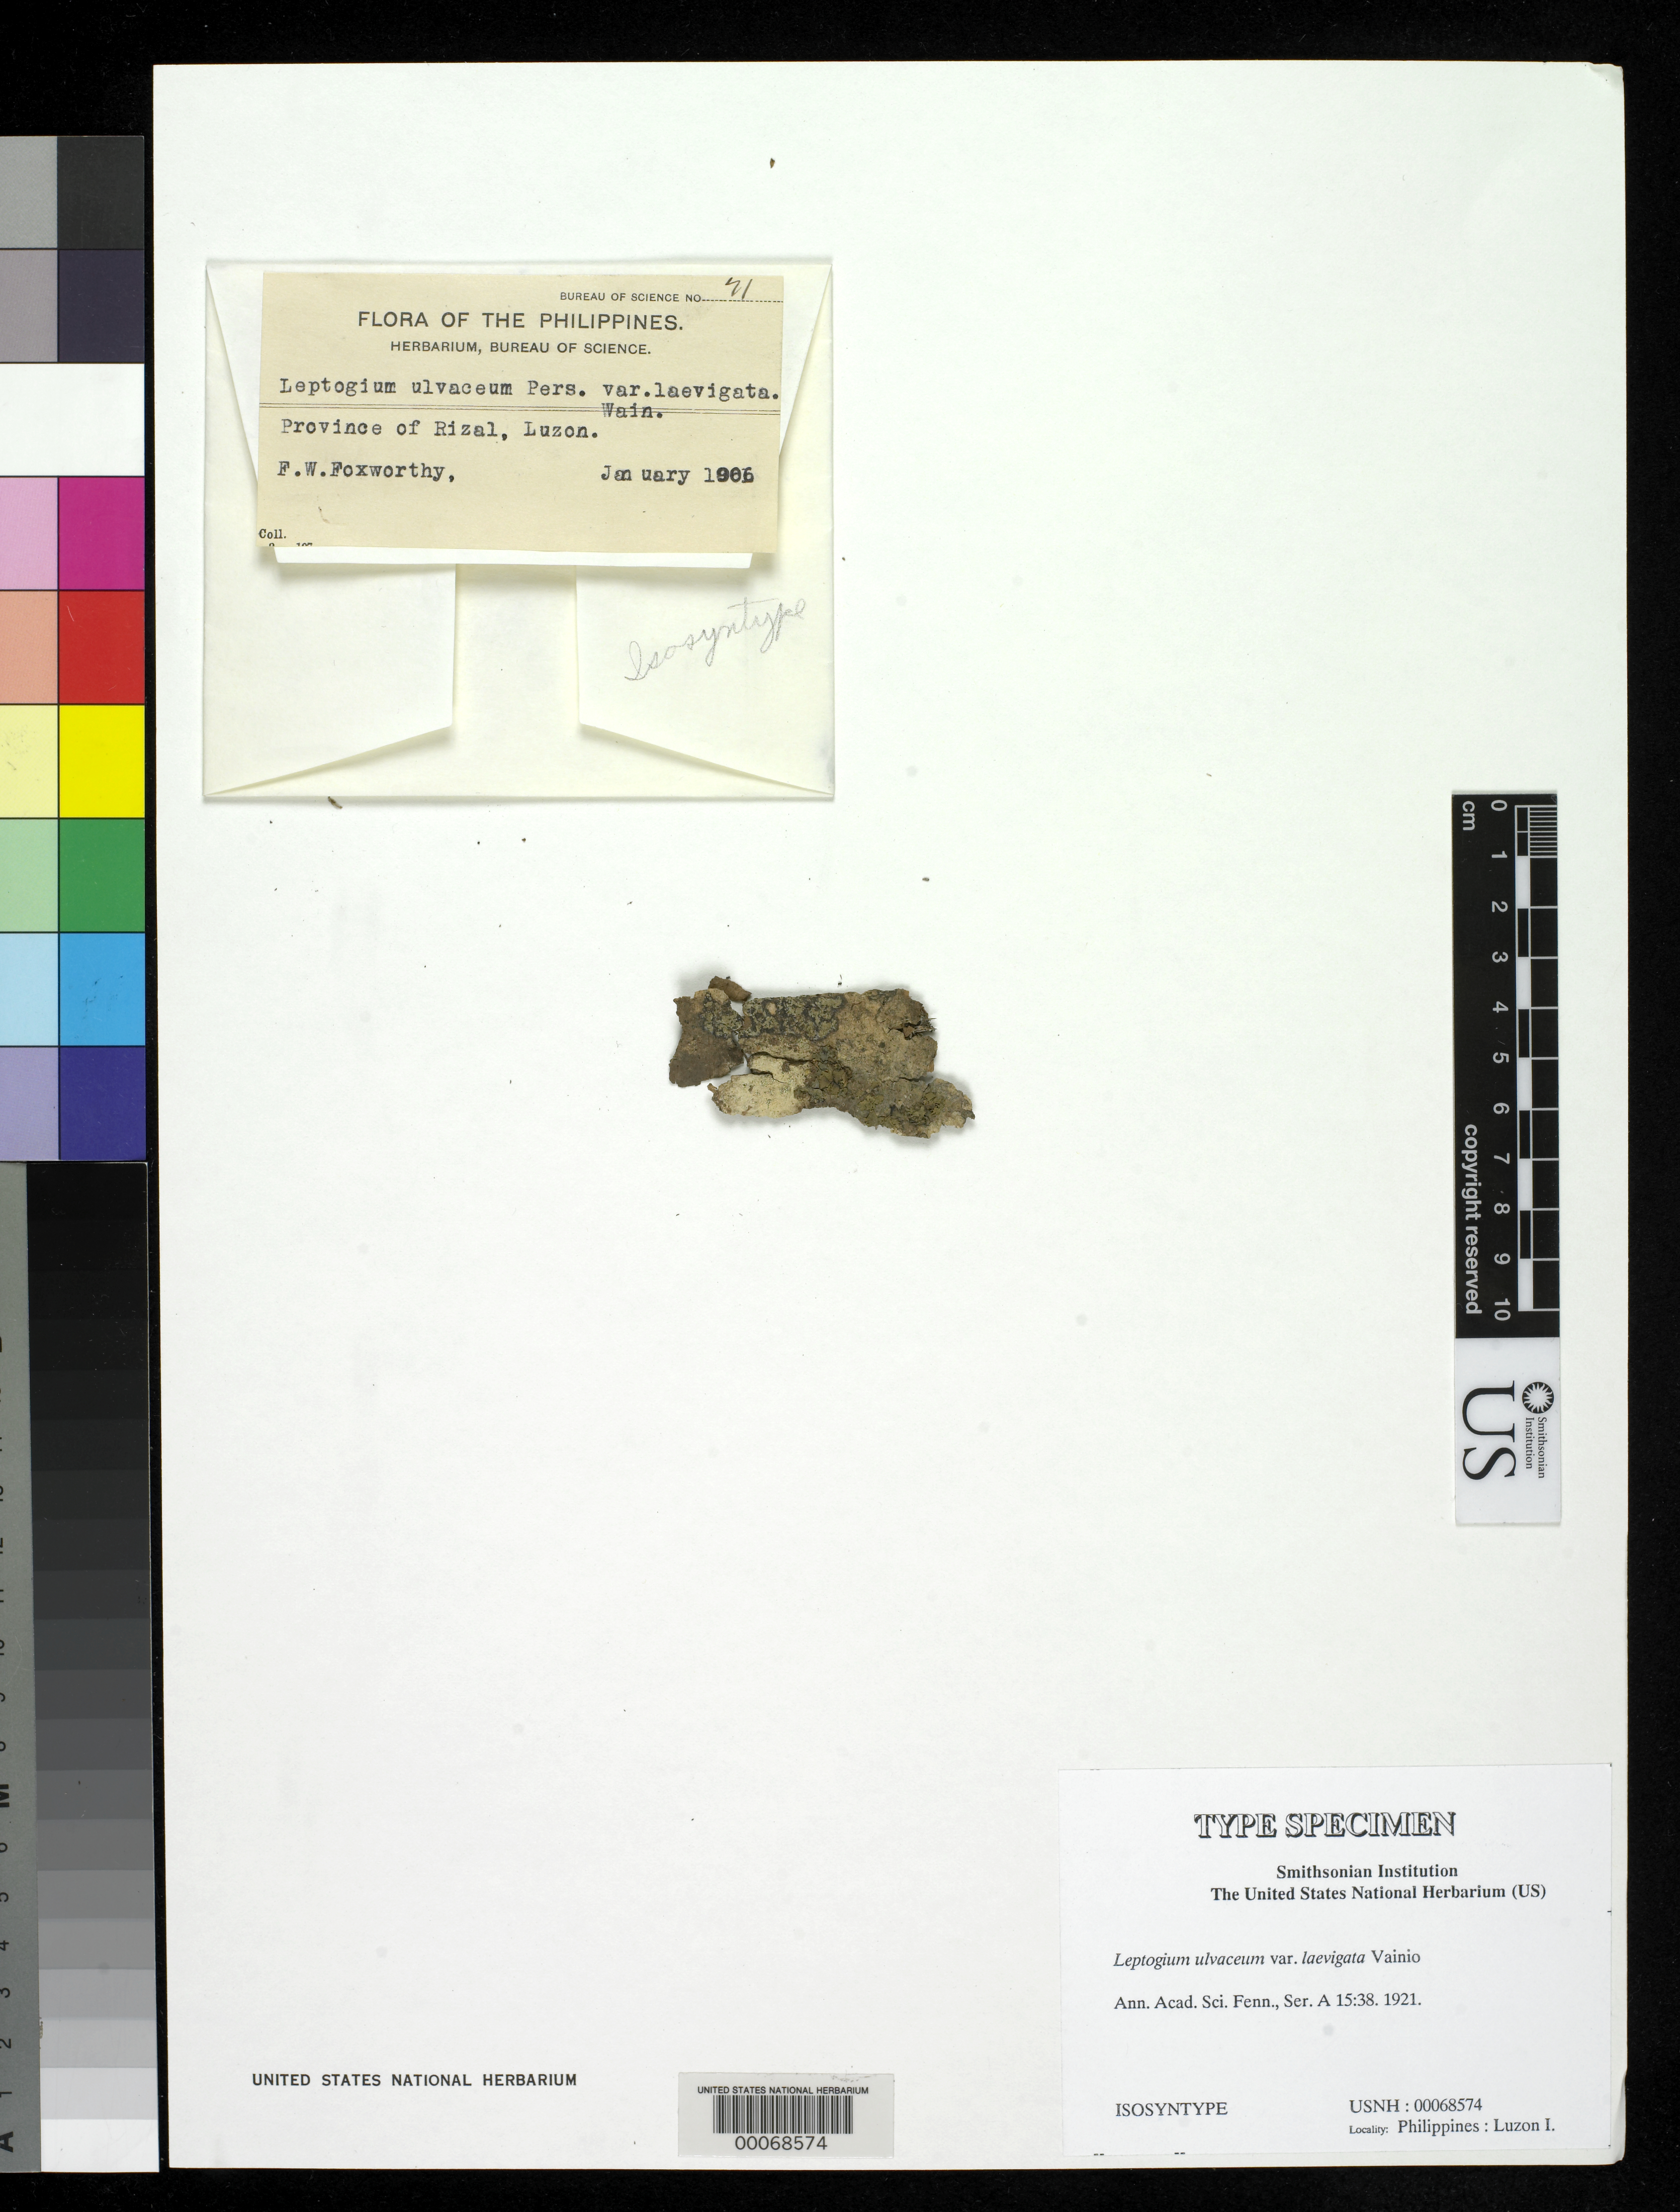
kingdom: Fungi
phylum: Ascomycota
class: Lecanoromycetes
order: Peltigerales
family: Collemataceae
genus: Leptogium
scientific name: Leptogium ulvaceum var. laevigata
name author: Vain.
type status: Isosyntype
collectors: F. W. Foxworthy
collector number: Bur. Sci. 71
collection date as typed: Jan 1906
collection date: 1906-01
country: Philippines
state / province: Calabarzon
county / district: Rizal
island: Luzon